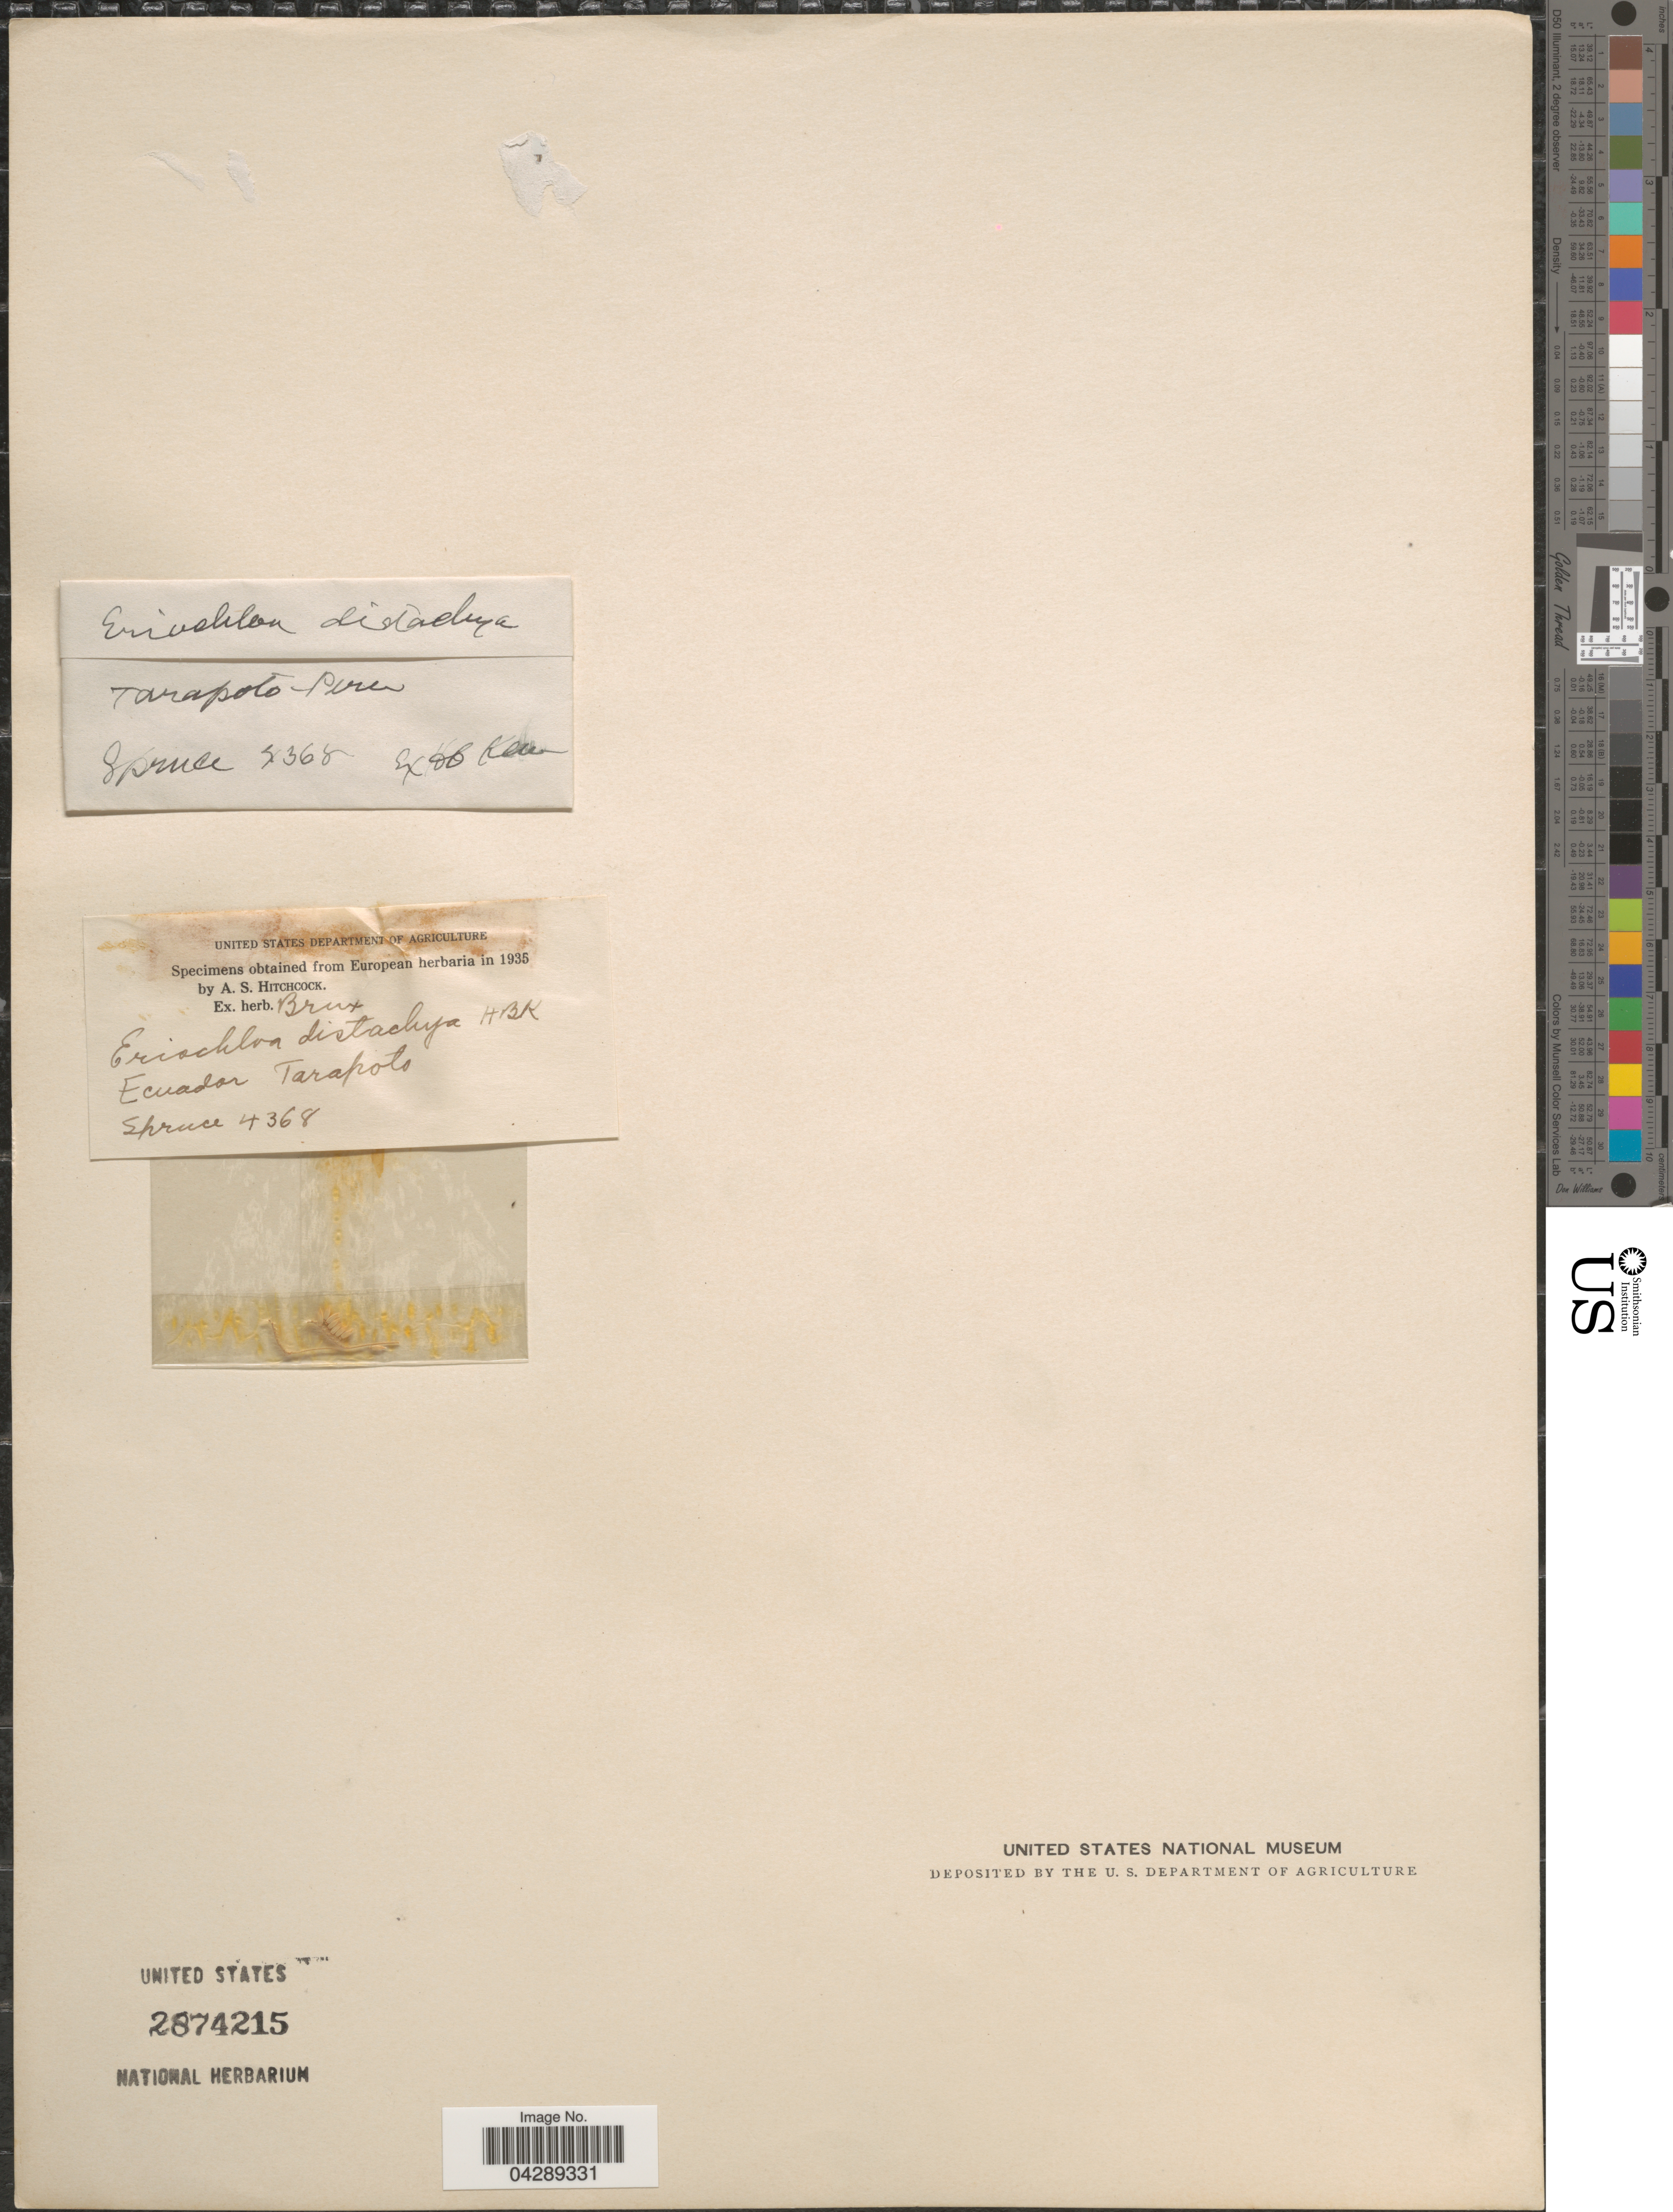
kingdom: Plantae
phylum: Tracheophyta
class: Liliopsida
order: Poales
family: Poaceae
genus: Eriochloa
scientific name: Eriochloa distachya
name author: Kunth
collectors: -. Spruce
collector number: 4368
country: Ecuador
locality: Tarapoto.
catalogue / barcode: US 2874215